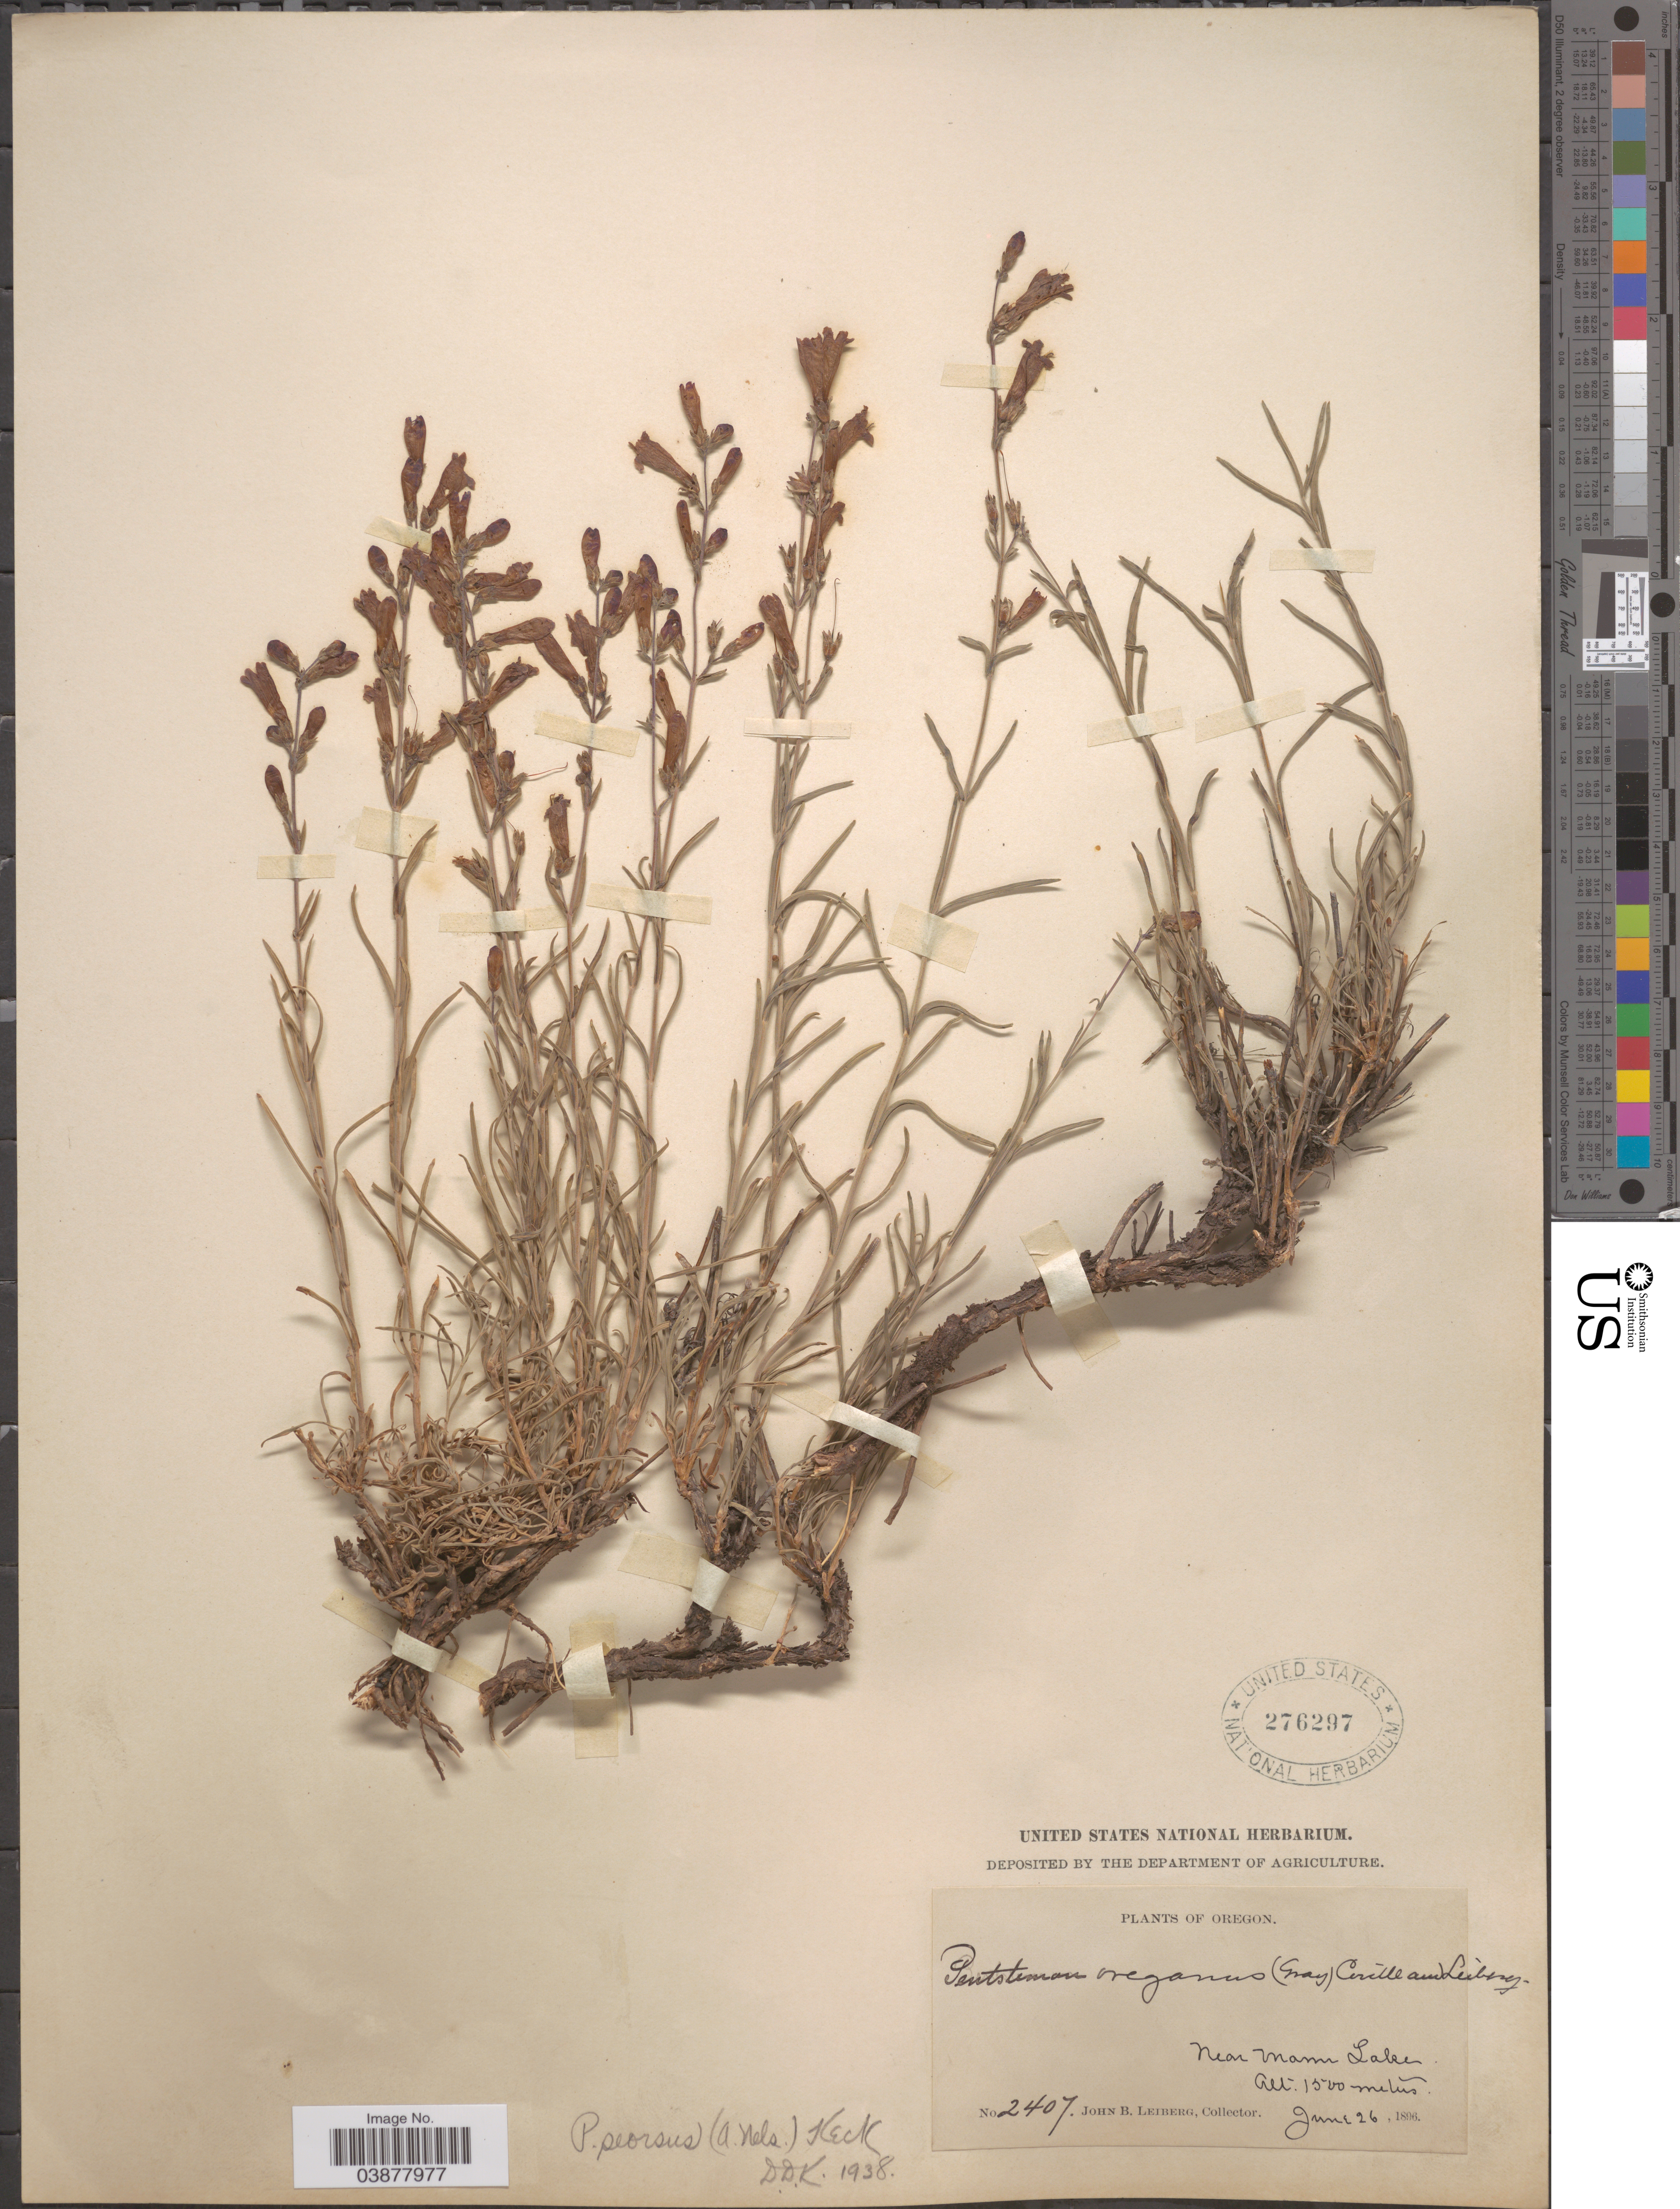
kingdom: Plantae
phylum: Tracheophyta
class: Magnoliopsida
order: Lamiales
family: Plantaginaceae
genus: Penstemon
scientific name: Penstemon seorsus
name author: (A. Nelson) D.D. Keck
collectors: J. B. Leiberg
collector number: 2407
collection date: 1896-06-26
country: United States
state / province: Oregon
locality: Near Mann Lake.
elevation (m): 1500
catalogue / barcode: US 276297